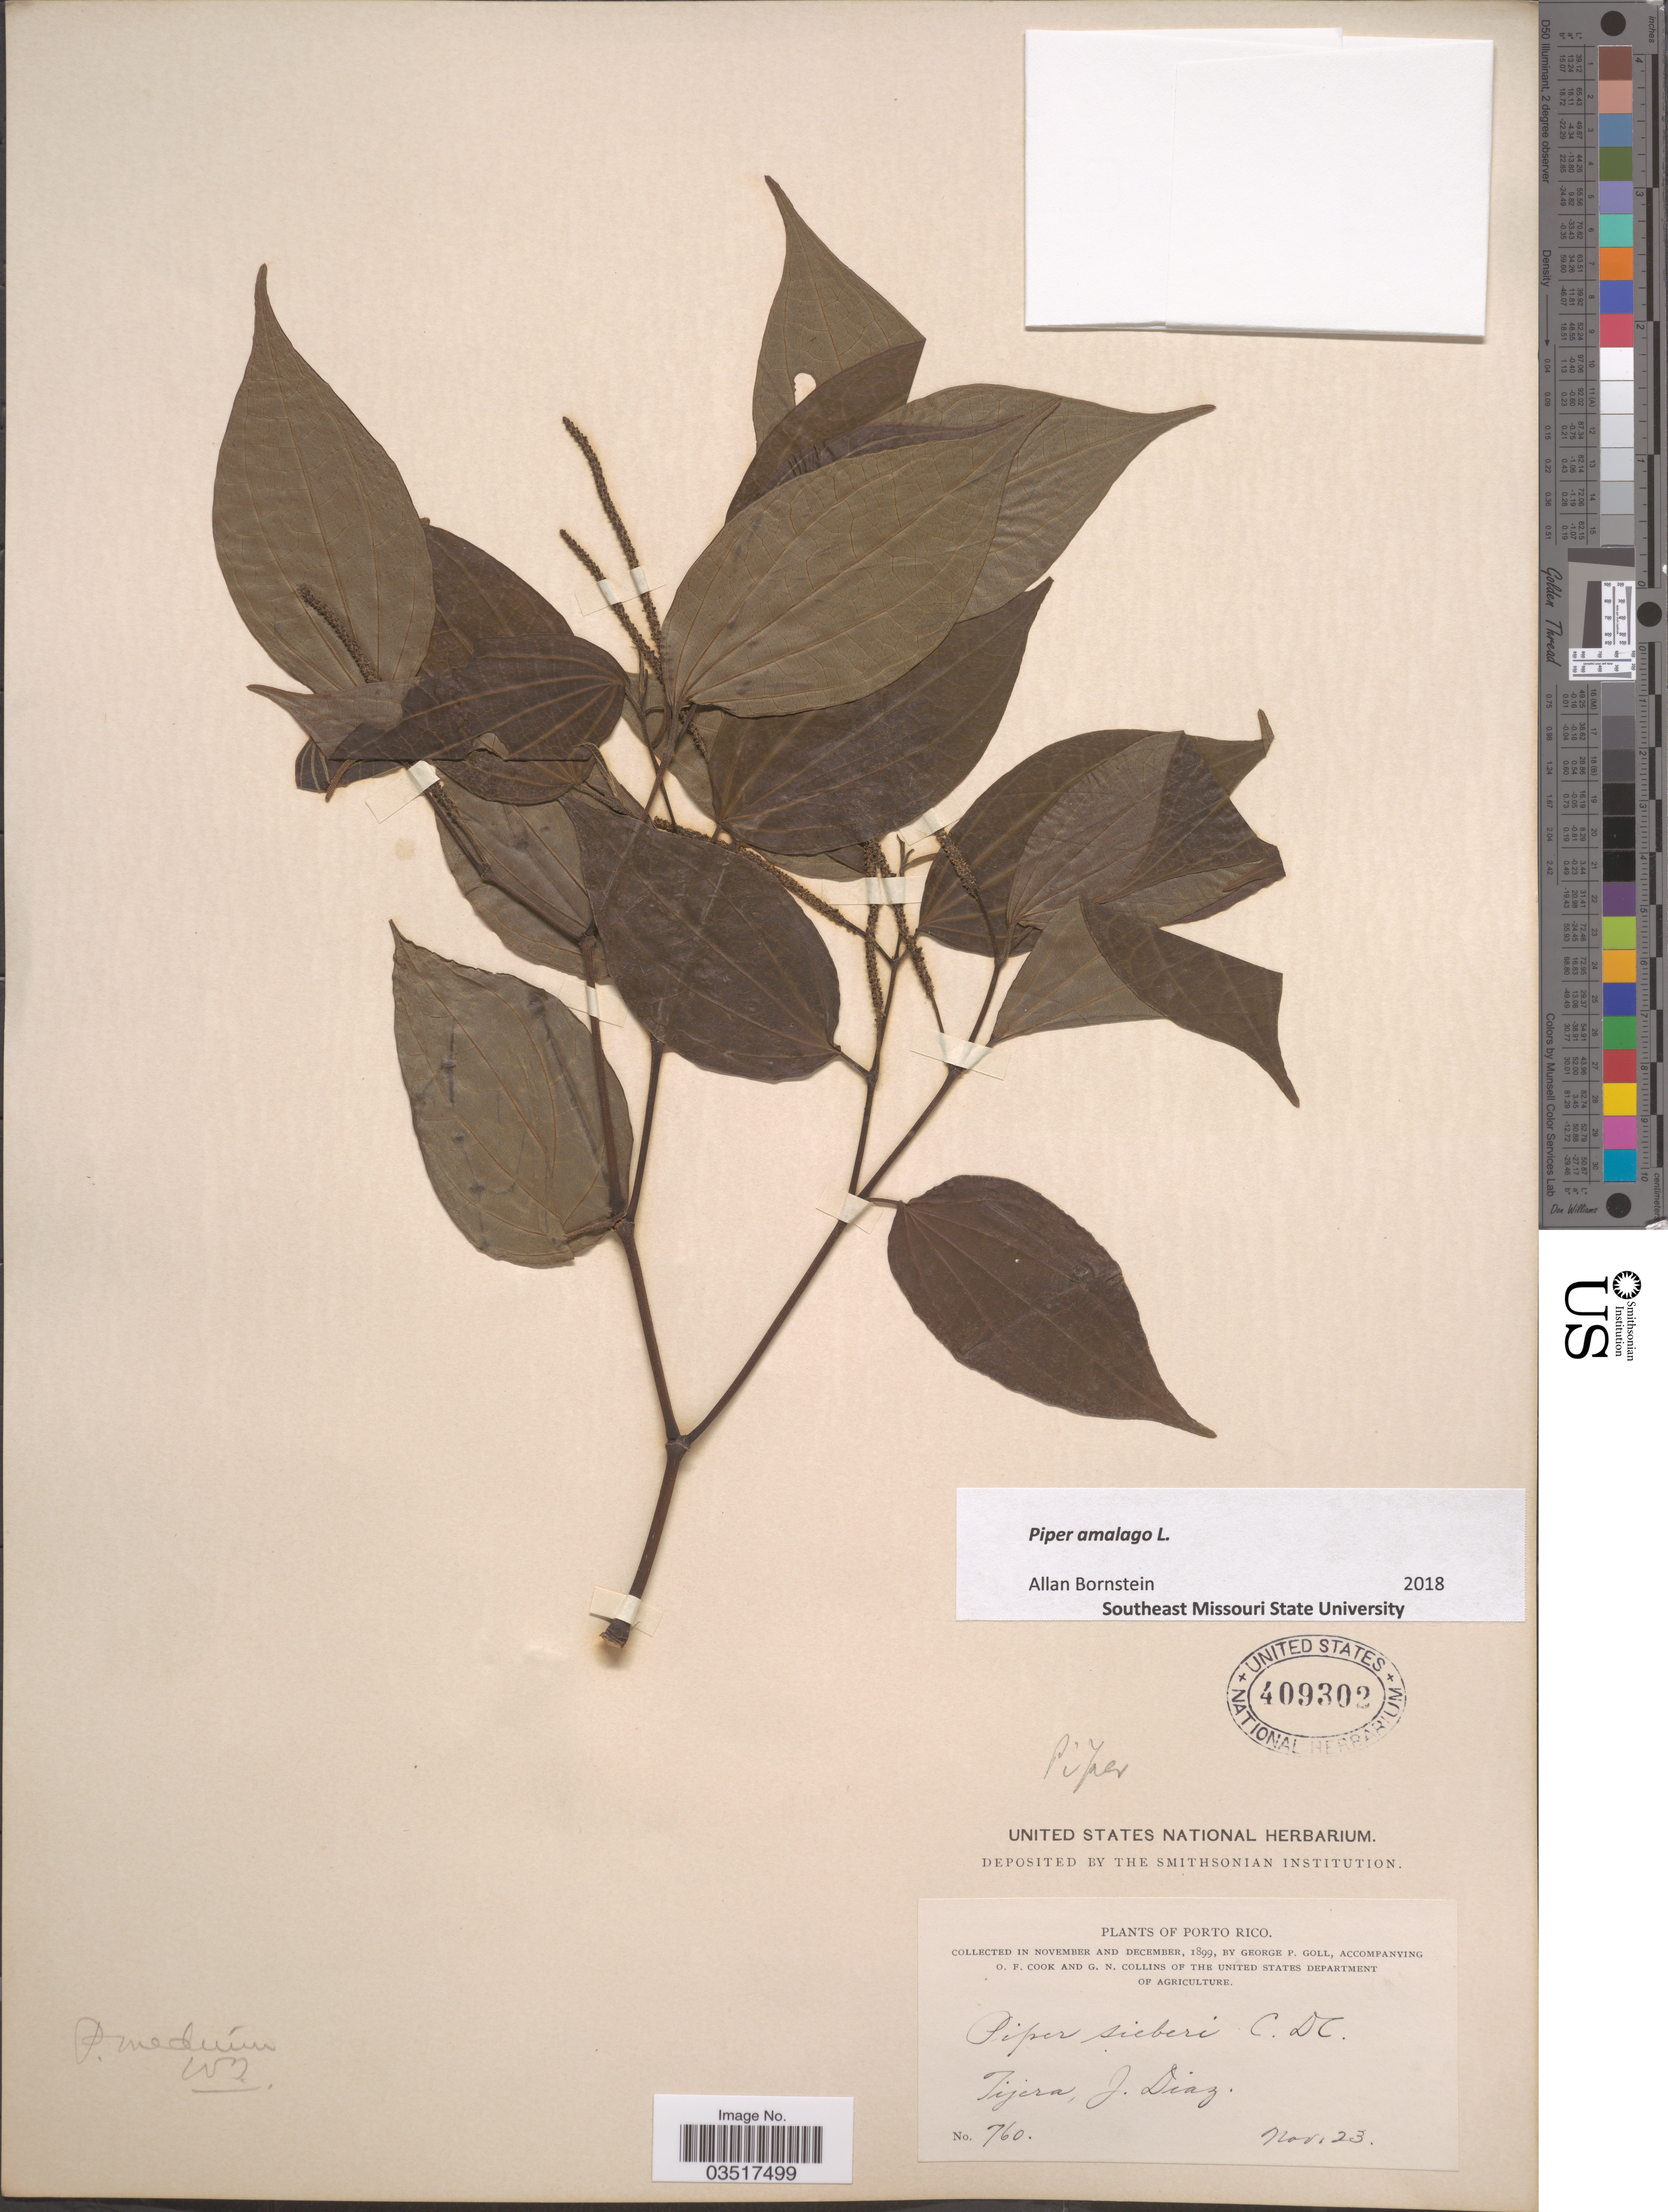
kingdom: Plantae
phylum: Tracheophyta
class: Magnoliopsida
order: Piperales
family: Piperaceae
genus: Piper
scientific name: Piper amalago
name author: L.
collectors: G. P. Goll, O. F. Cook & G. Collins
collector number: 760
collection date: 1899-11-23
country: Puerto Rico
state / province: Juana Diaz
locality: Porto Rico. Tijera.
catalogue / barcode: US 409302